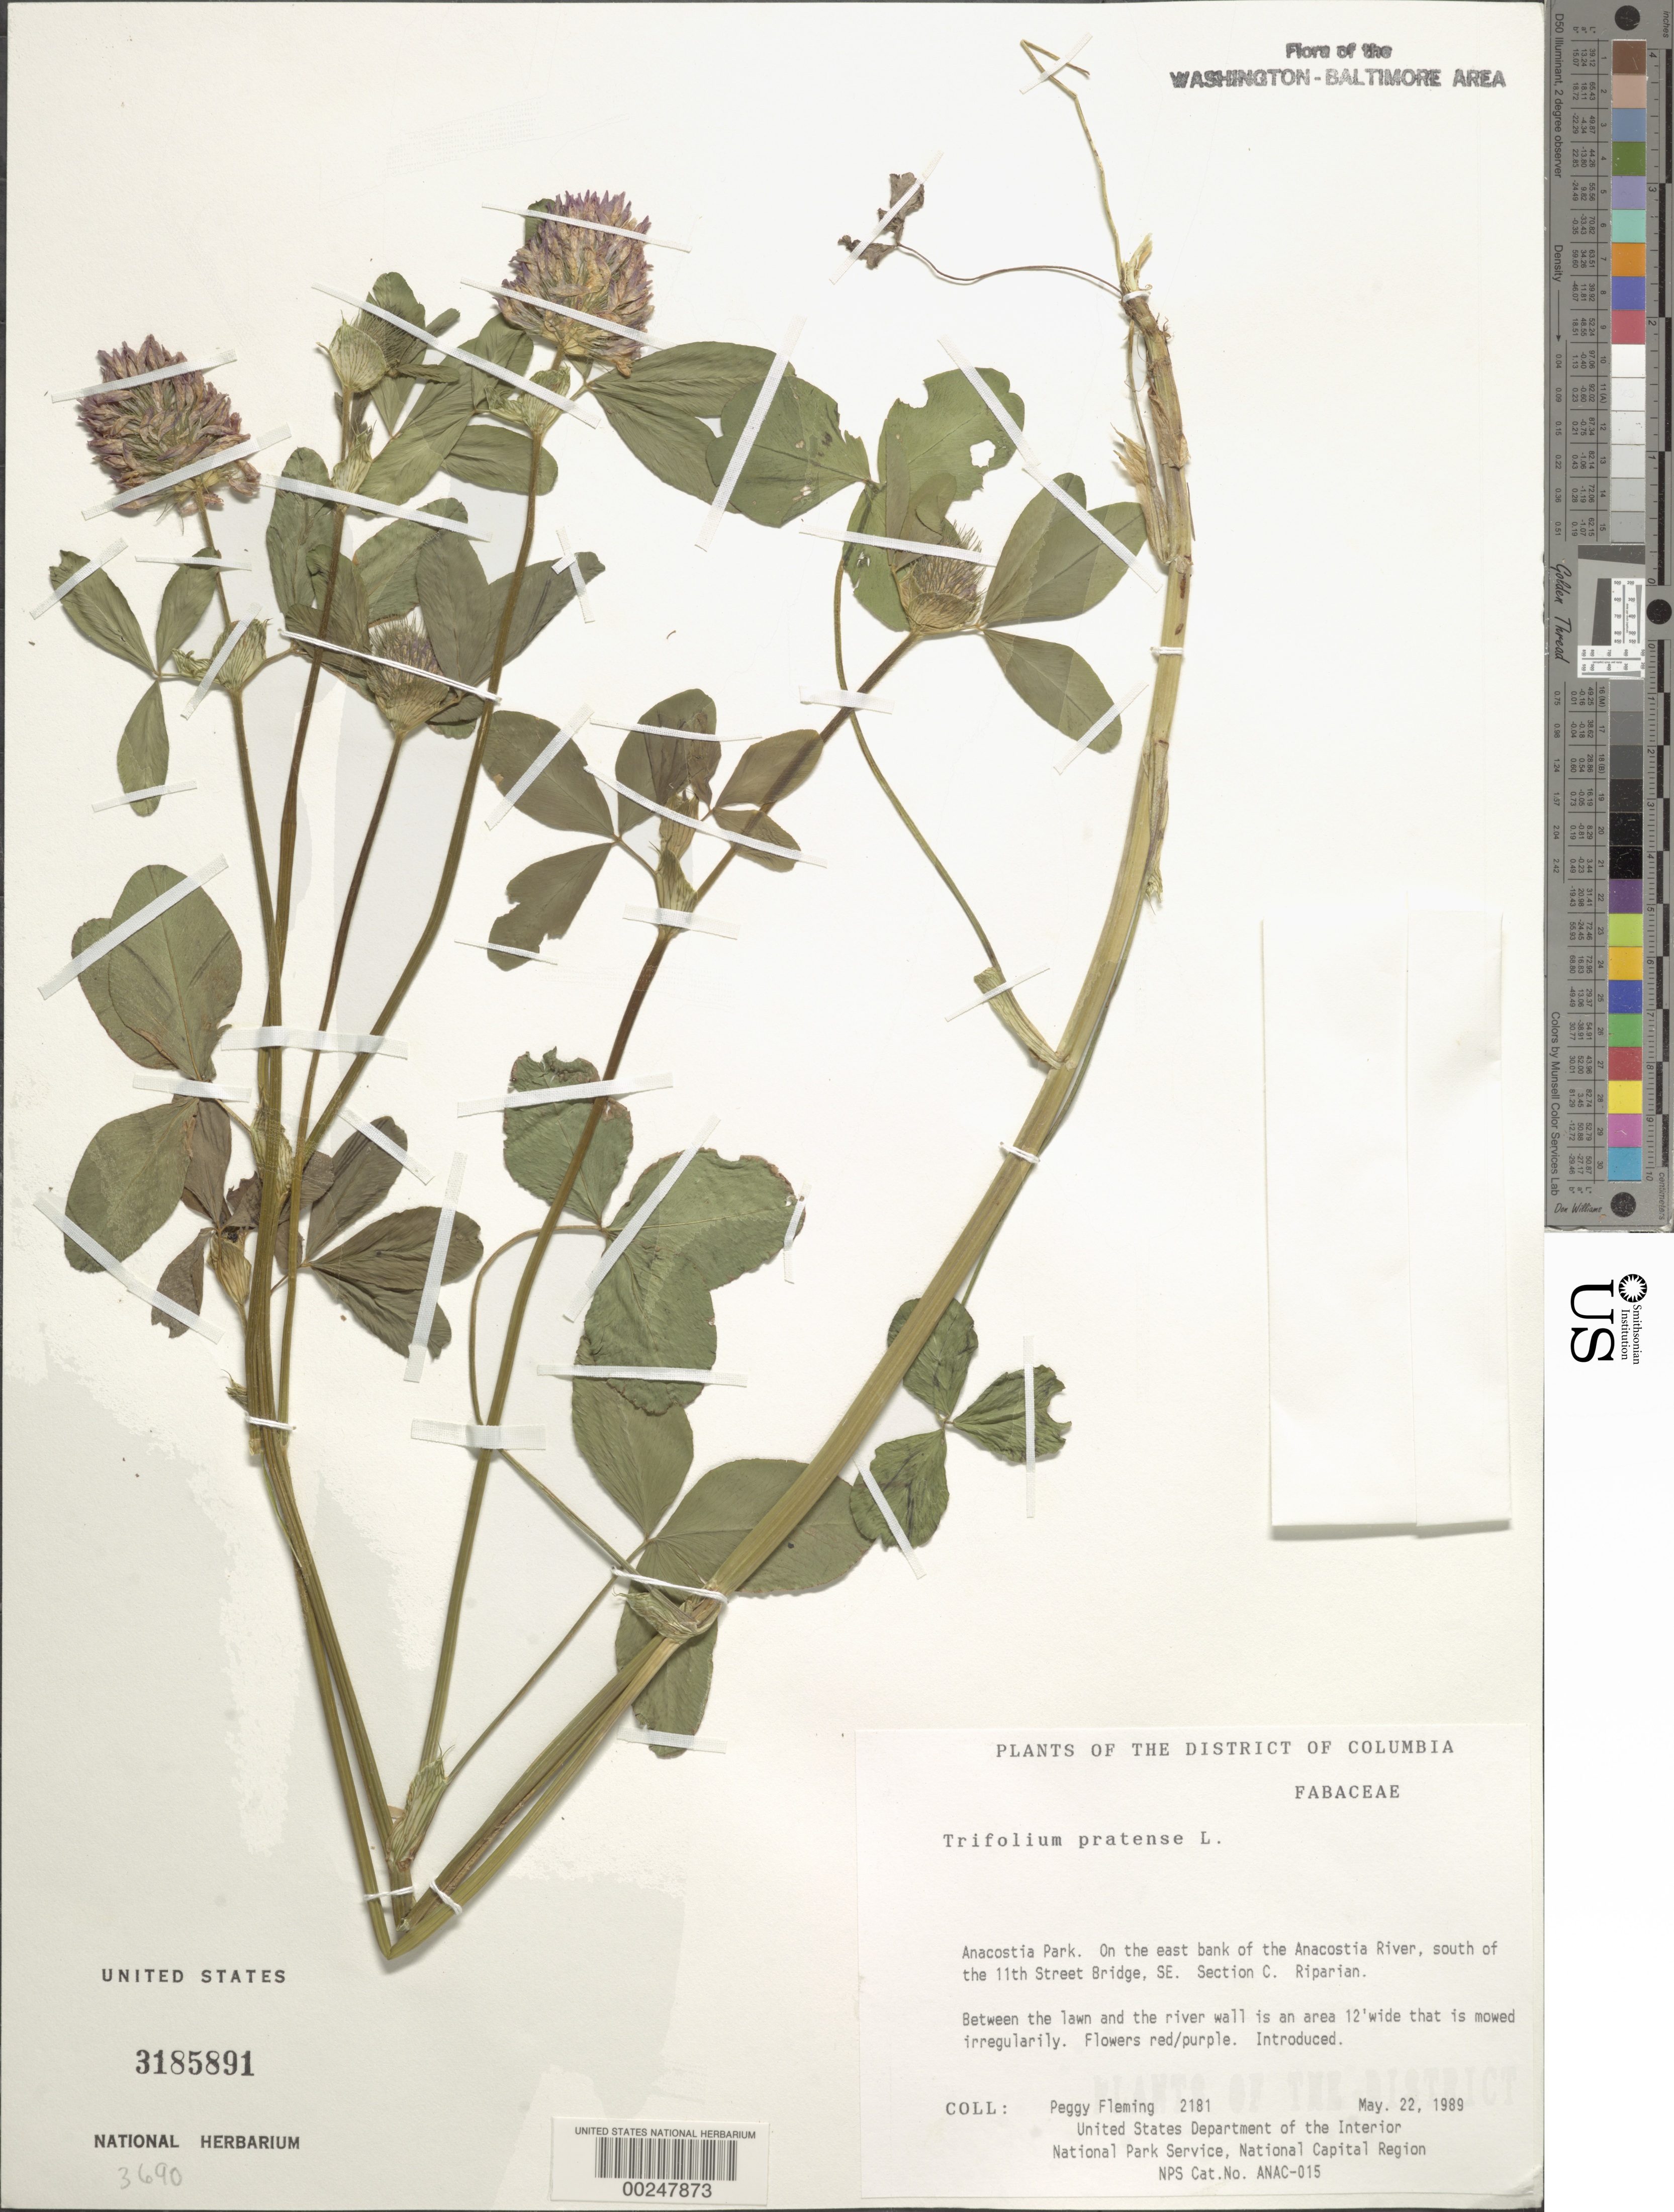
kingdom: Plantae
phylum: Tracheophyta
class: Magnoliopsida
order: Fabales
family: Fabaceae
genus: Trifolium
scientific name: Trifolium pratense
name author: L.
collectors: P. Fleming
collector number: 2181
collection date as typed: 22 May 1989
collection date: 1989-05-22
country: United States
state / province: District of Columbia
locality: Anacostia Park, E bank of Anacostia River south of 11th St Bridge, SE, Section C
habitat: Between lawn and the river wall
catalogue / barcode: US 3185891